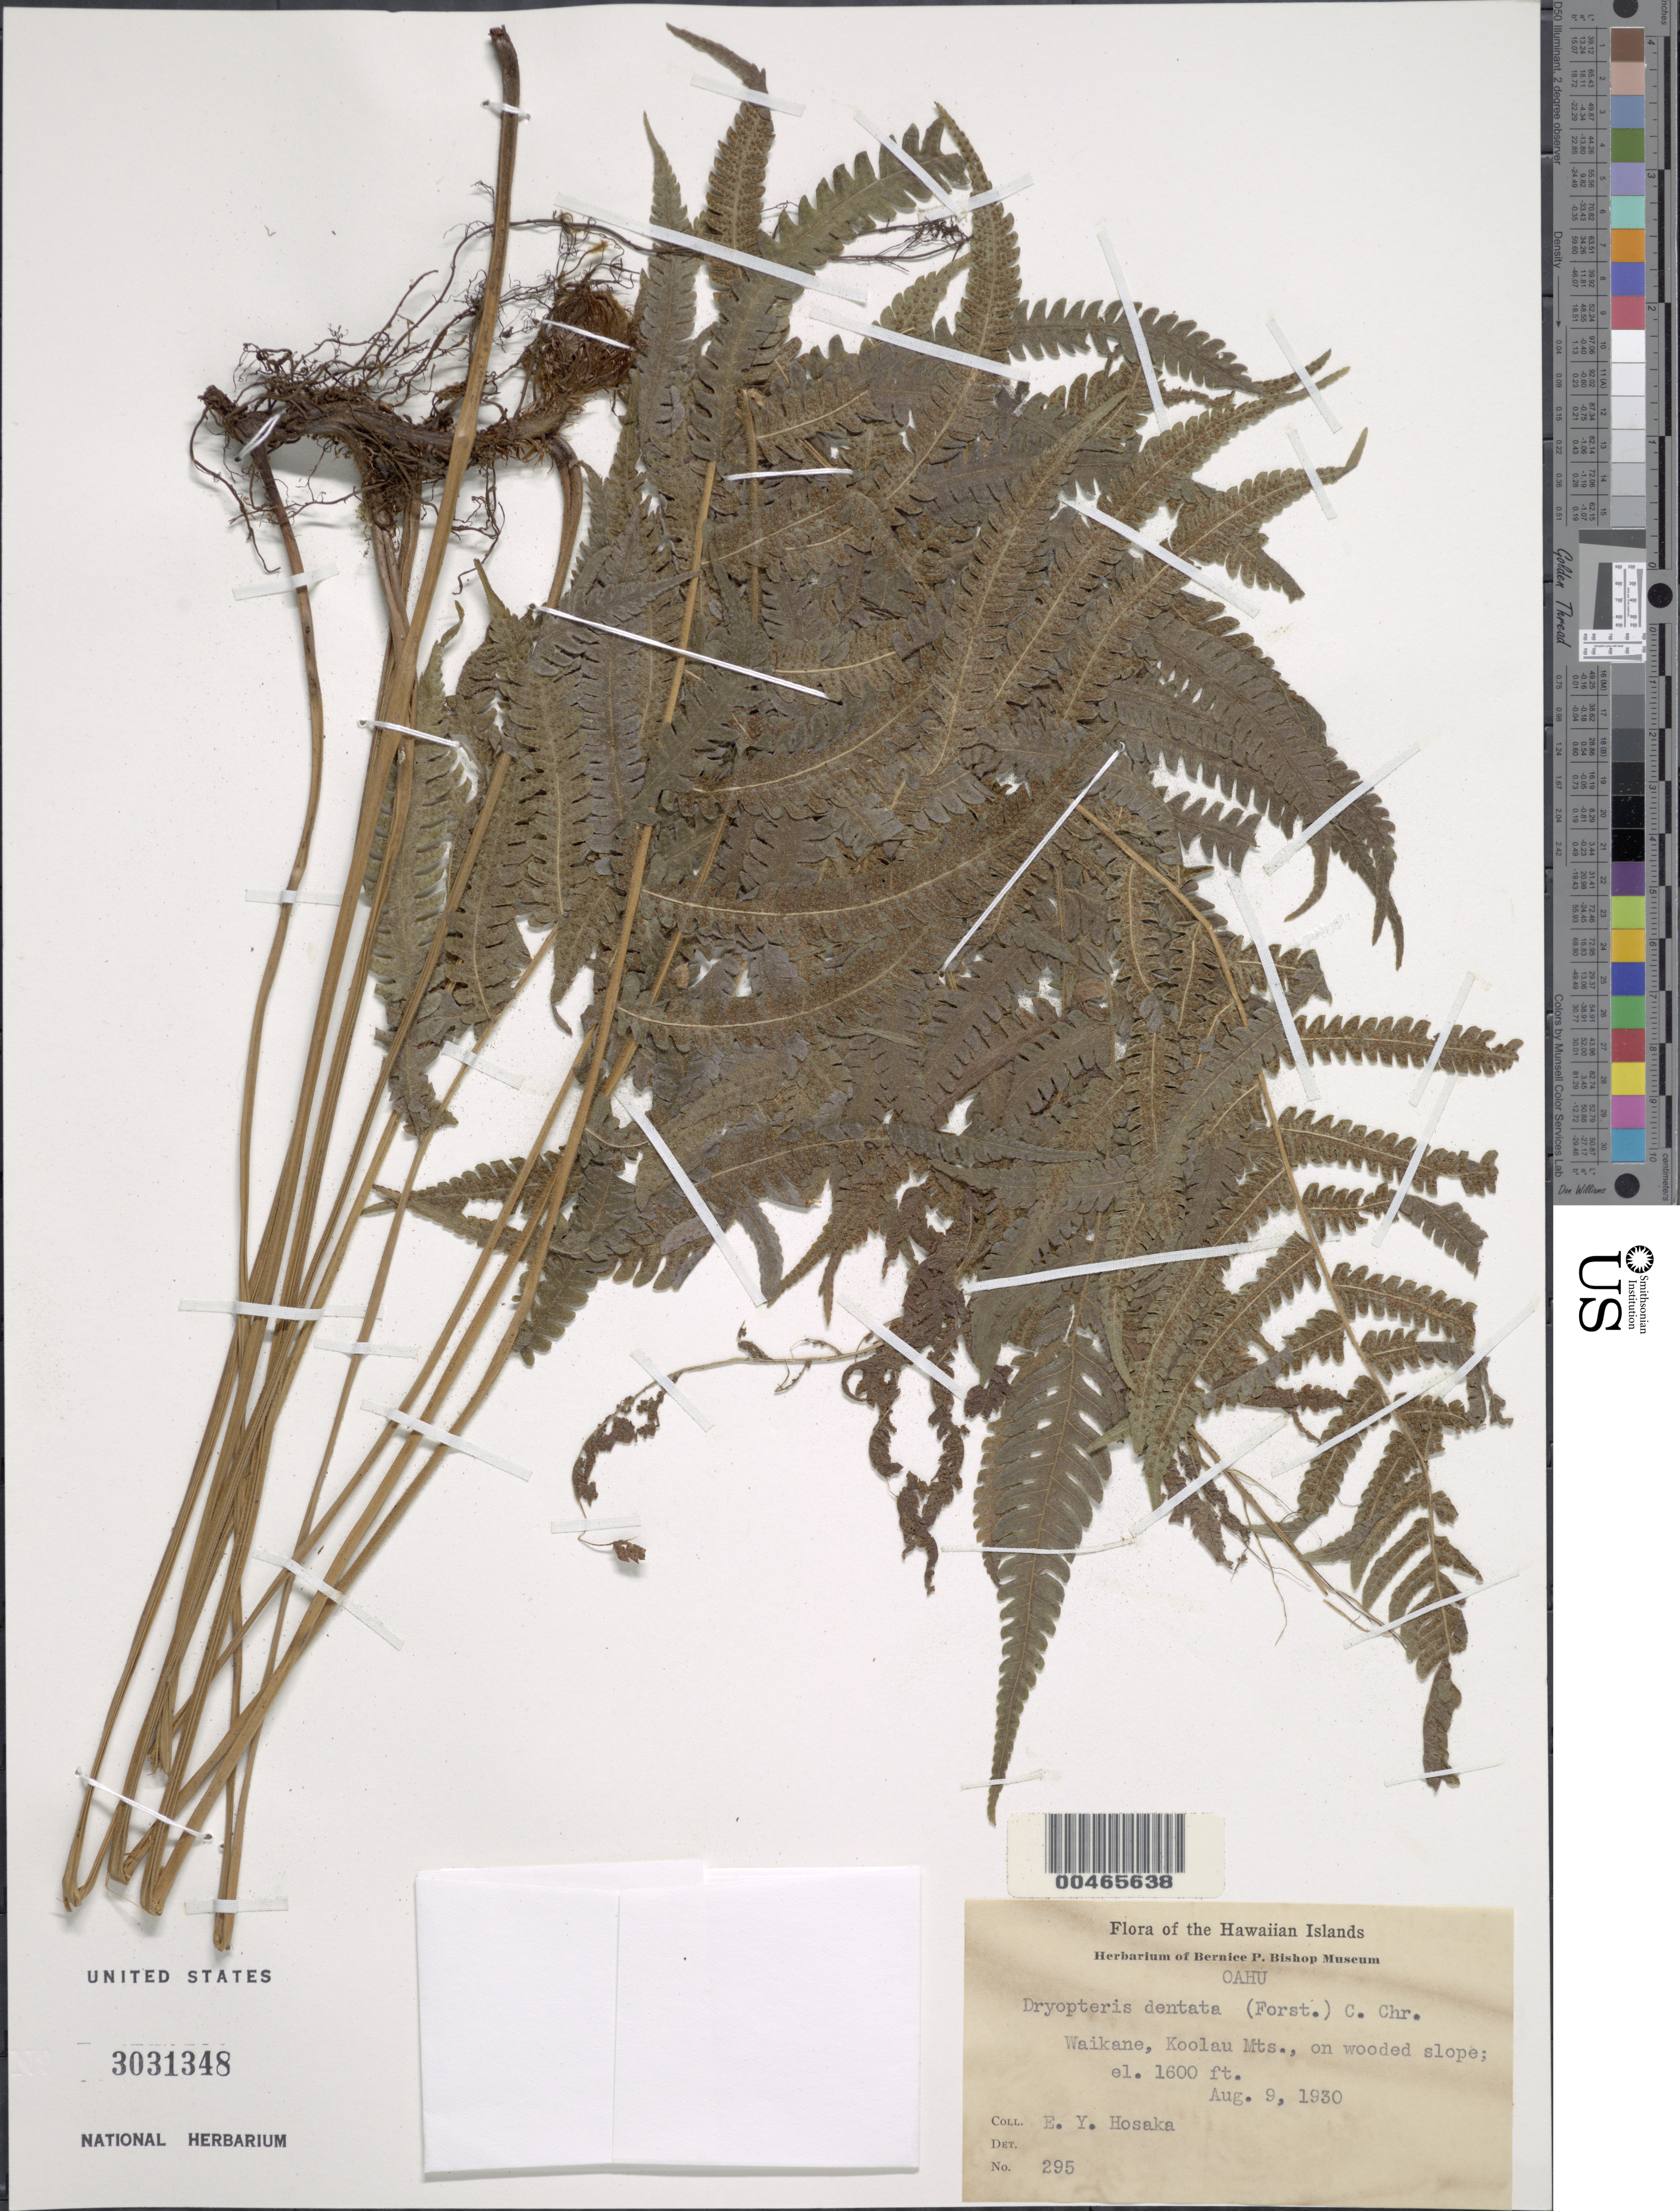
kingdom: Plantae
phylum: Tracheophyta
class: Polypodiopsida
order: Polypodiales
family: Thelypteridaceae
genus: Christella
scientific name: Christella dentata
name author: (Forssk.) Brownsey & Jermy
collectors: E. Y. Hosaka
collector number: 295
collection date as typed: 9 Aug 1930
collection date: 1930-08-09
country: United States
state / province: Hawaii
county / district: Honolulu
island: Oahu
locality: Waikane, Koolau Mts.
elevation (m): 488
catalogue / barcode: US 3031348